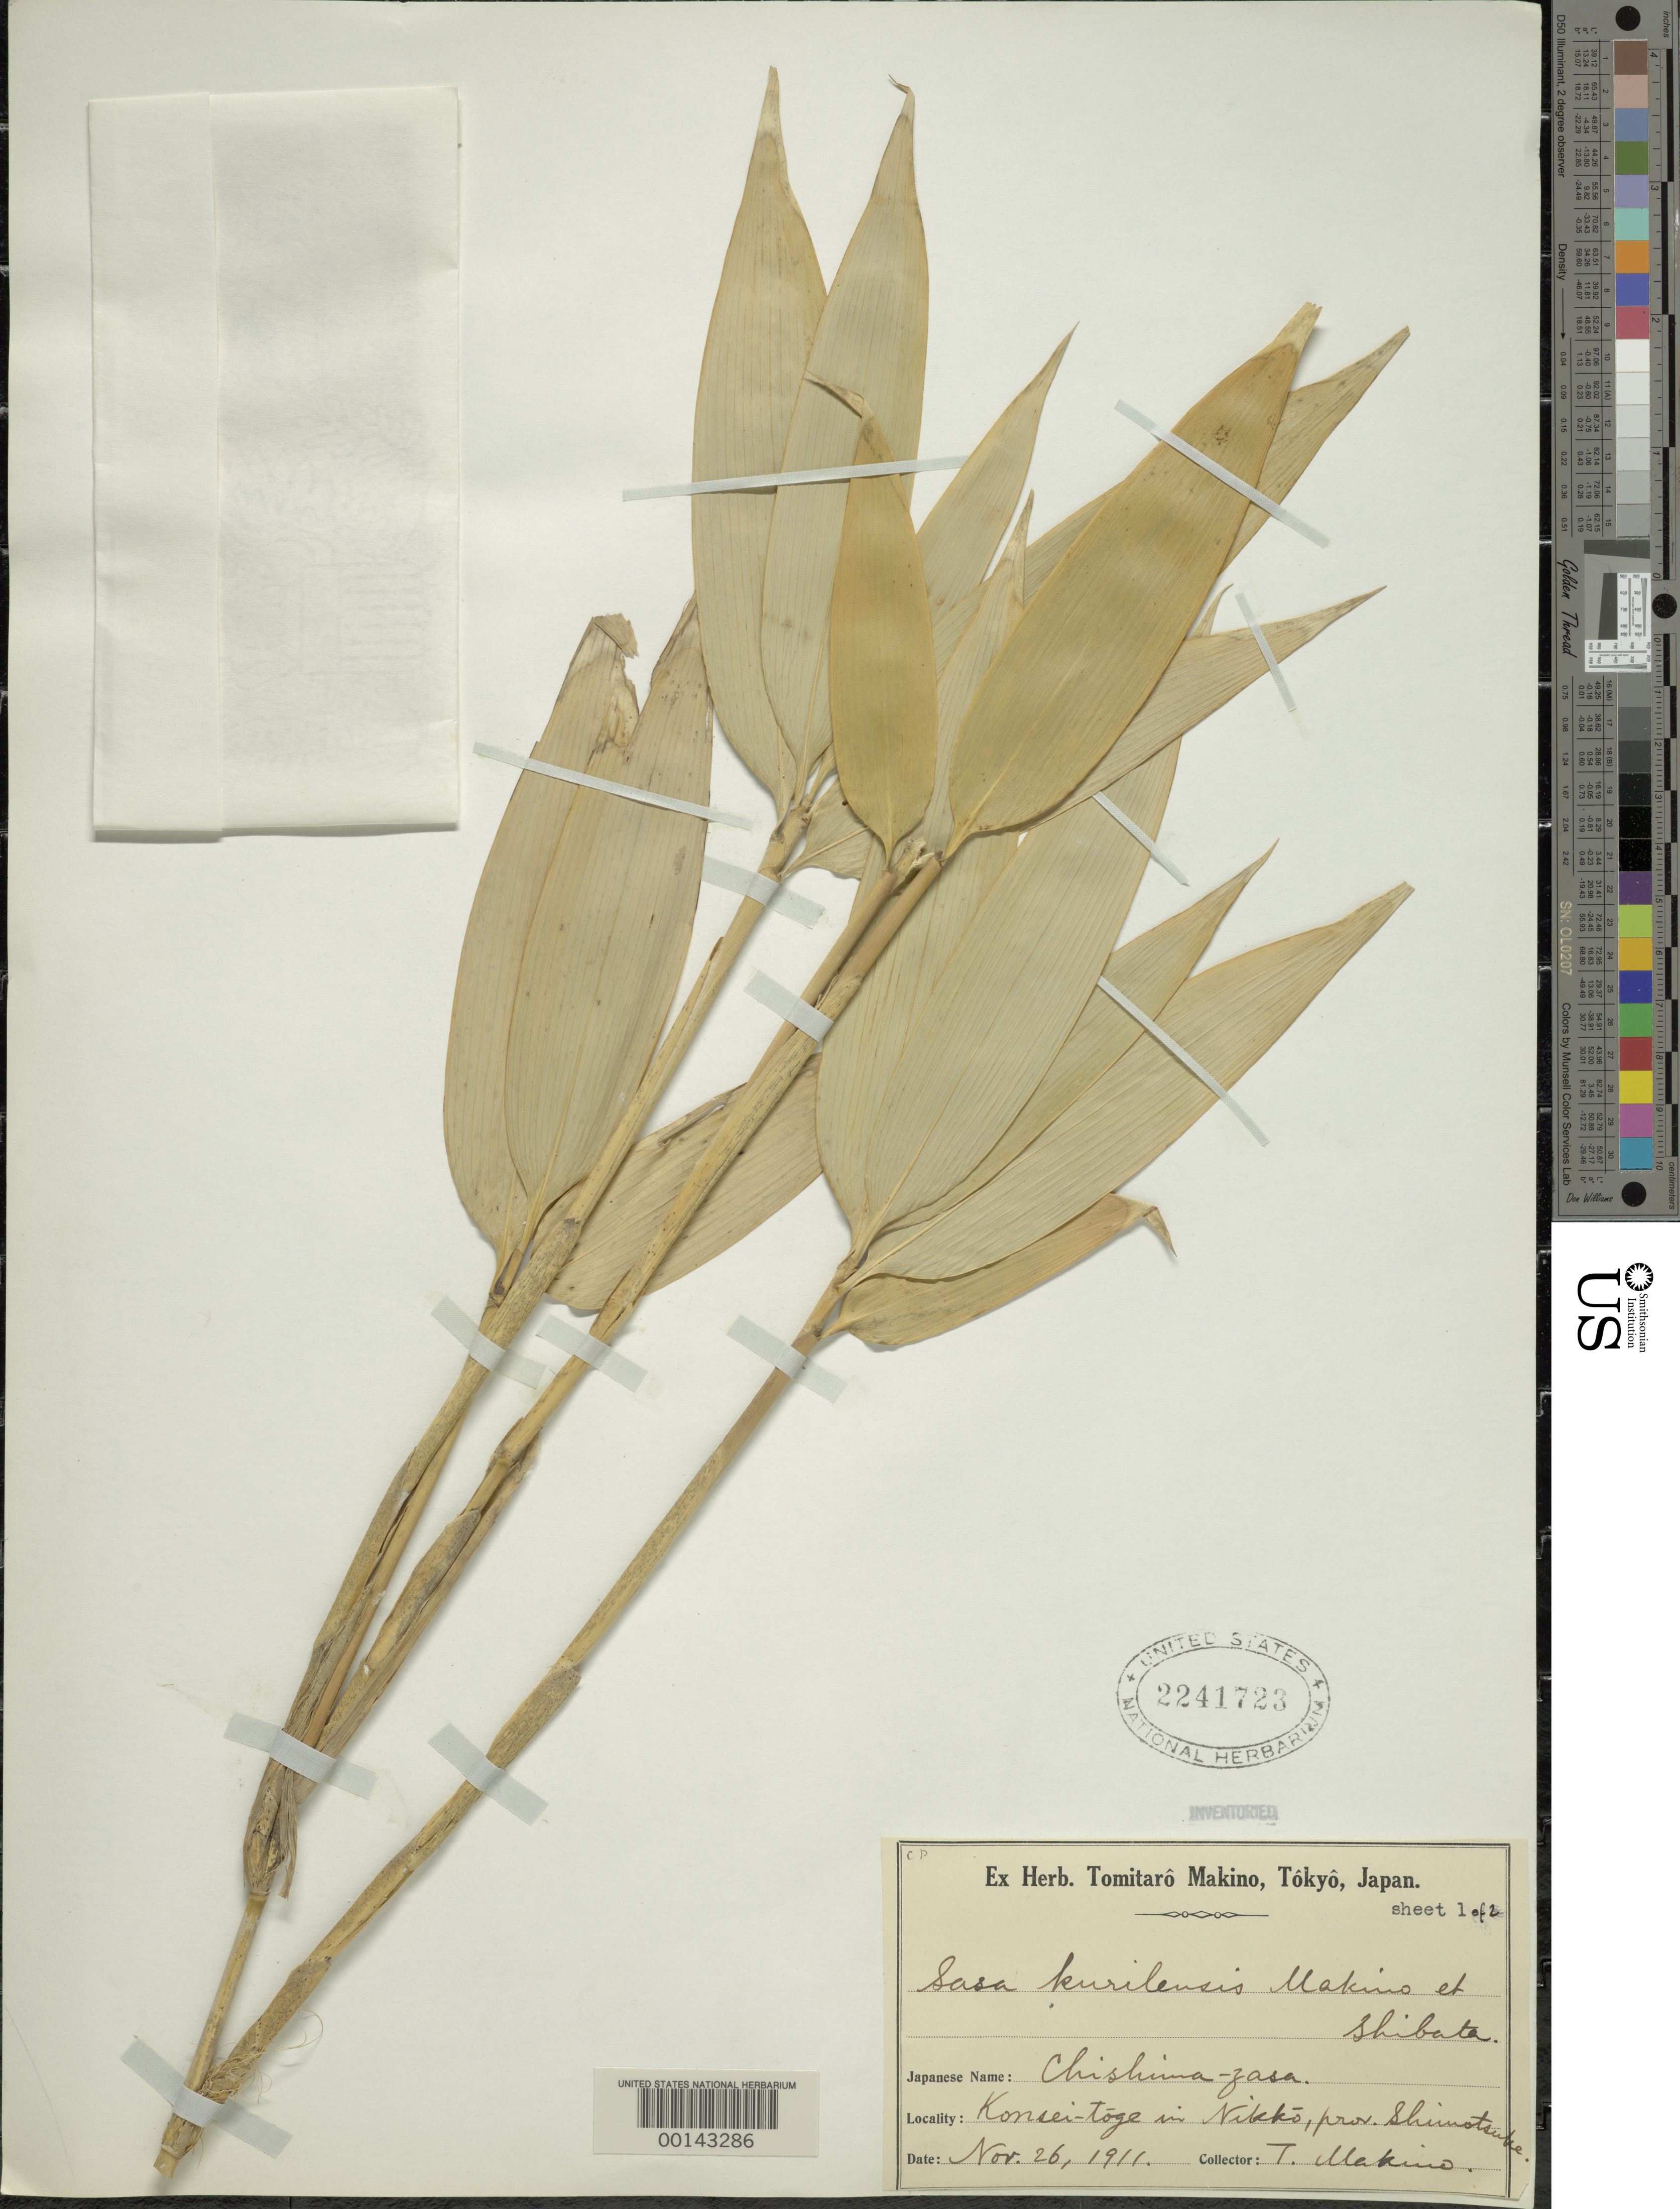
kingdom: Plantae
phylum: Tracheophyta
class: Liliopsida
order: Poales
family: Poaceae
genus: Sasa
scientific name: Sasa kurilensis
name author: (Rupr.) Makino & Shibata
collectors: T. Makino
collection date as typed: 26 Nov 1911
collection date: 1911-11-26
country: Japan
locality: Shimotsuke, nikko, konsei-toge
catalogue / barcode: US 2241723